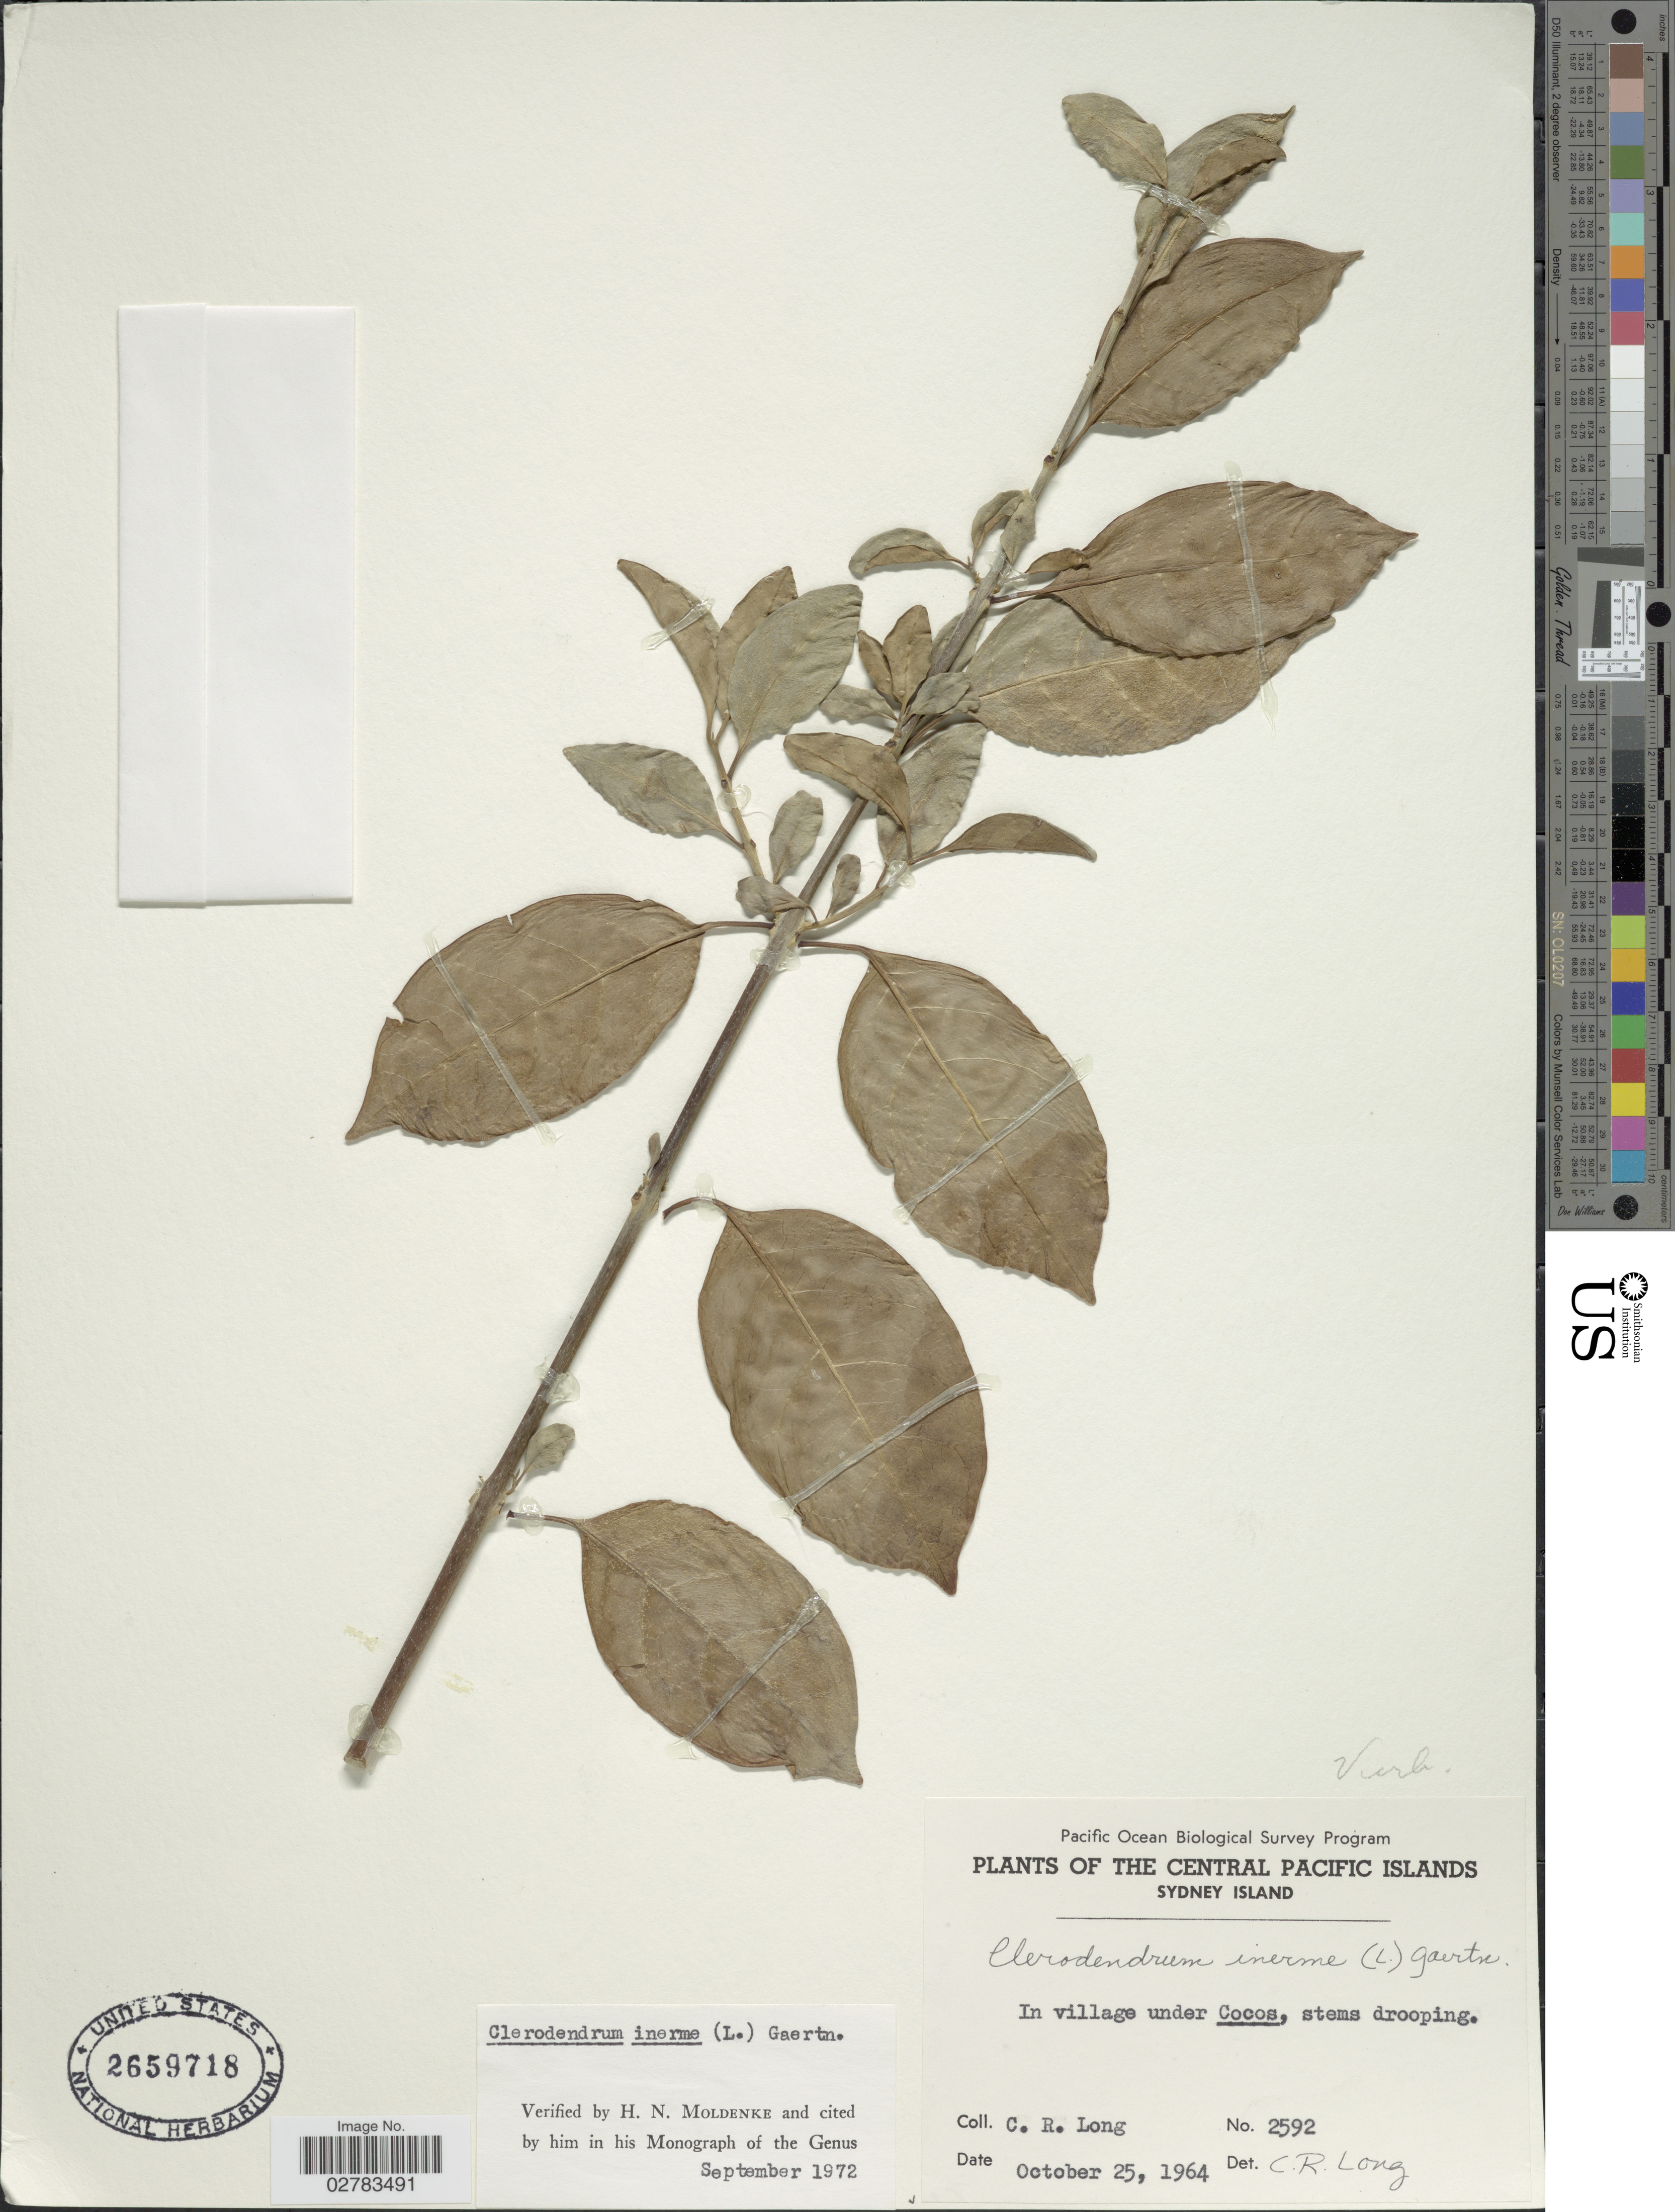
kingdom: Plantae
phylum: Tracheophyta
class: Magnoliopsida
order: Lamiales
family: Lamiaceae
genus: Clerodendrum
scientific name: Clerodendrum inerme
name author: (L.) Gaertn.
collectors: C. R. Long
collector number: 2592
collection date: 1964-10-25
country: Kiribati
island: Manra [Sydney] Island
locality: The Central Pacific Islands, Sydney Island, In village under Cocos.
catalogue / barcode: US 2659718